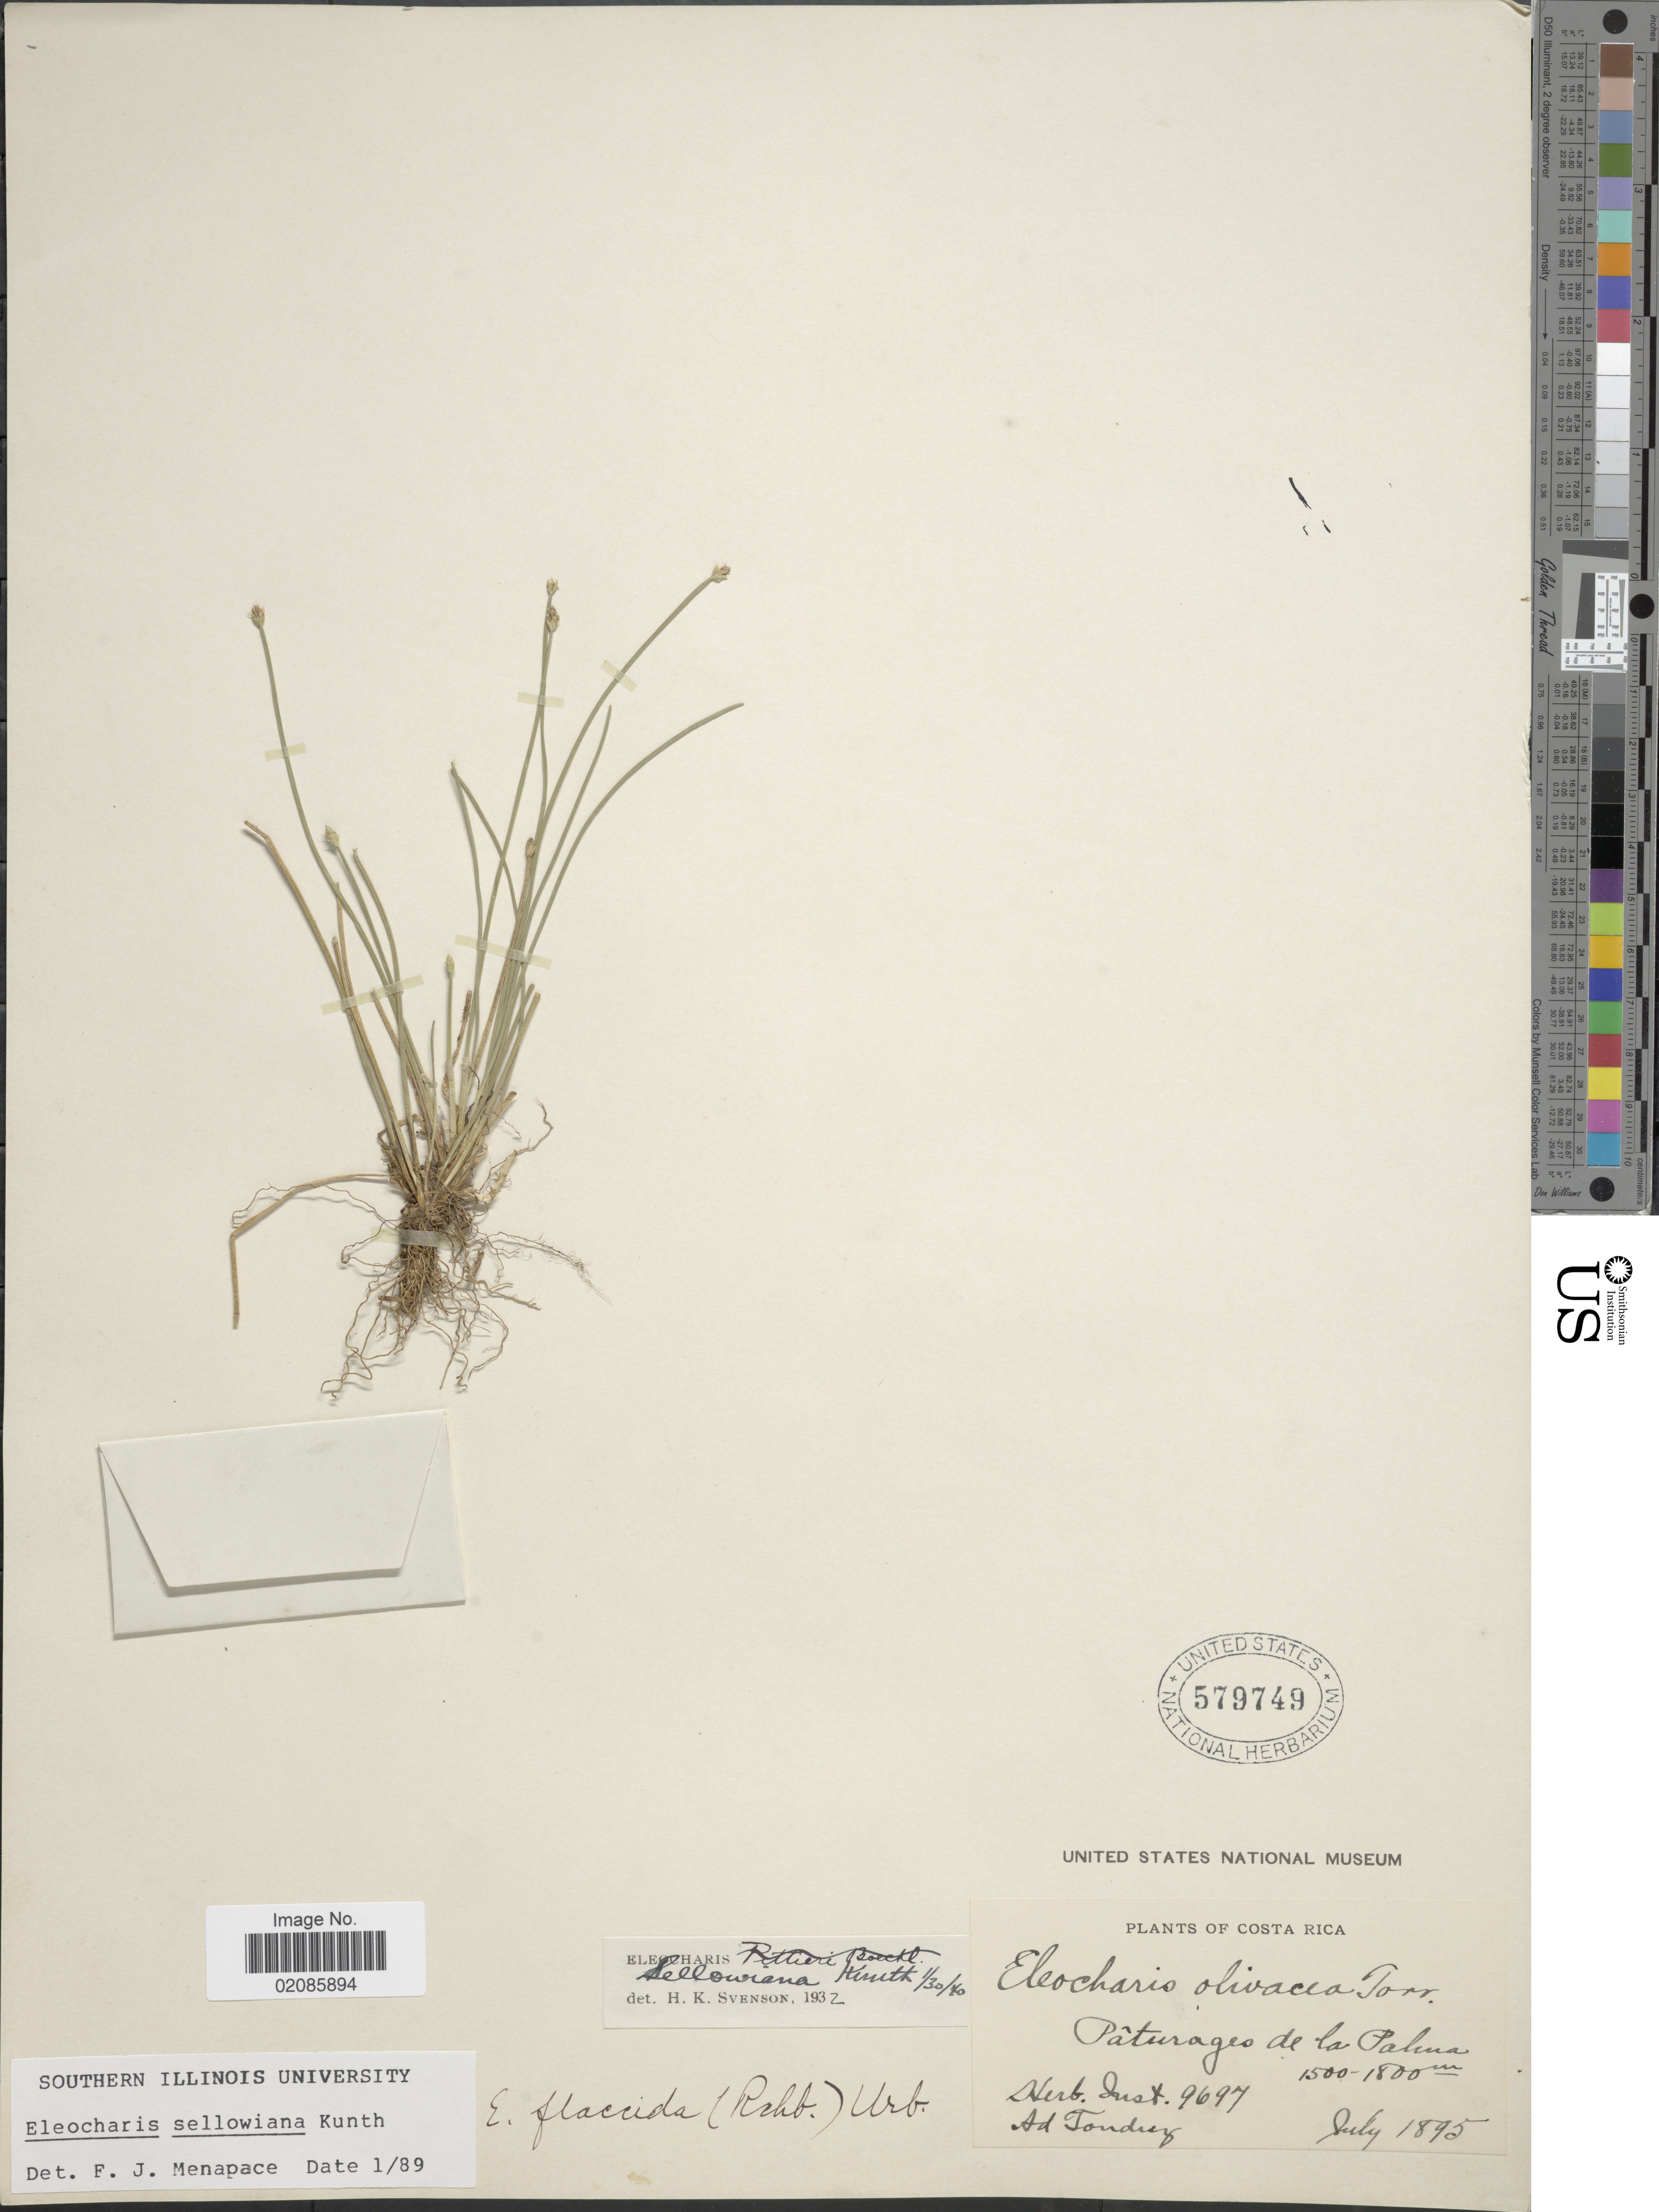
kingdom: Plantae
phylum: Tracheophyta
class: Liliopsida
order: Poales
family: Cyperaceae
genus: Eleocharis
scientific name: Eleocharis sellowiana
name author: Kunth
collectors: A. Tonduz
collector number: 9697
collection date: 1895-07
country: Costa Rica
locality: Pâturages de la Palma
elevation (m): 1500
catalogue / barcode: US 579749